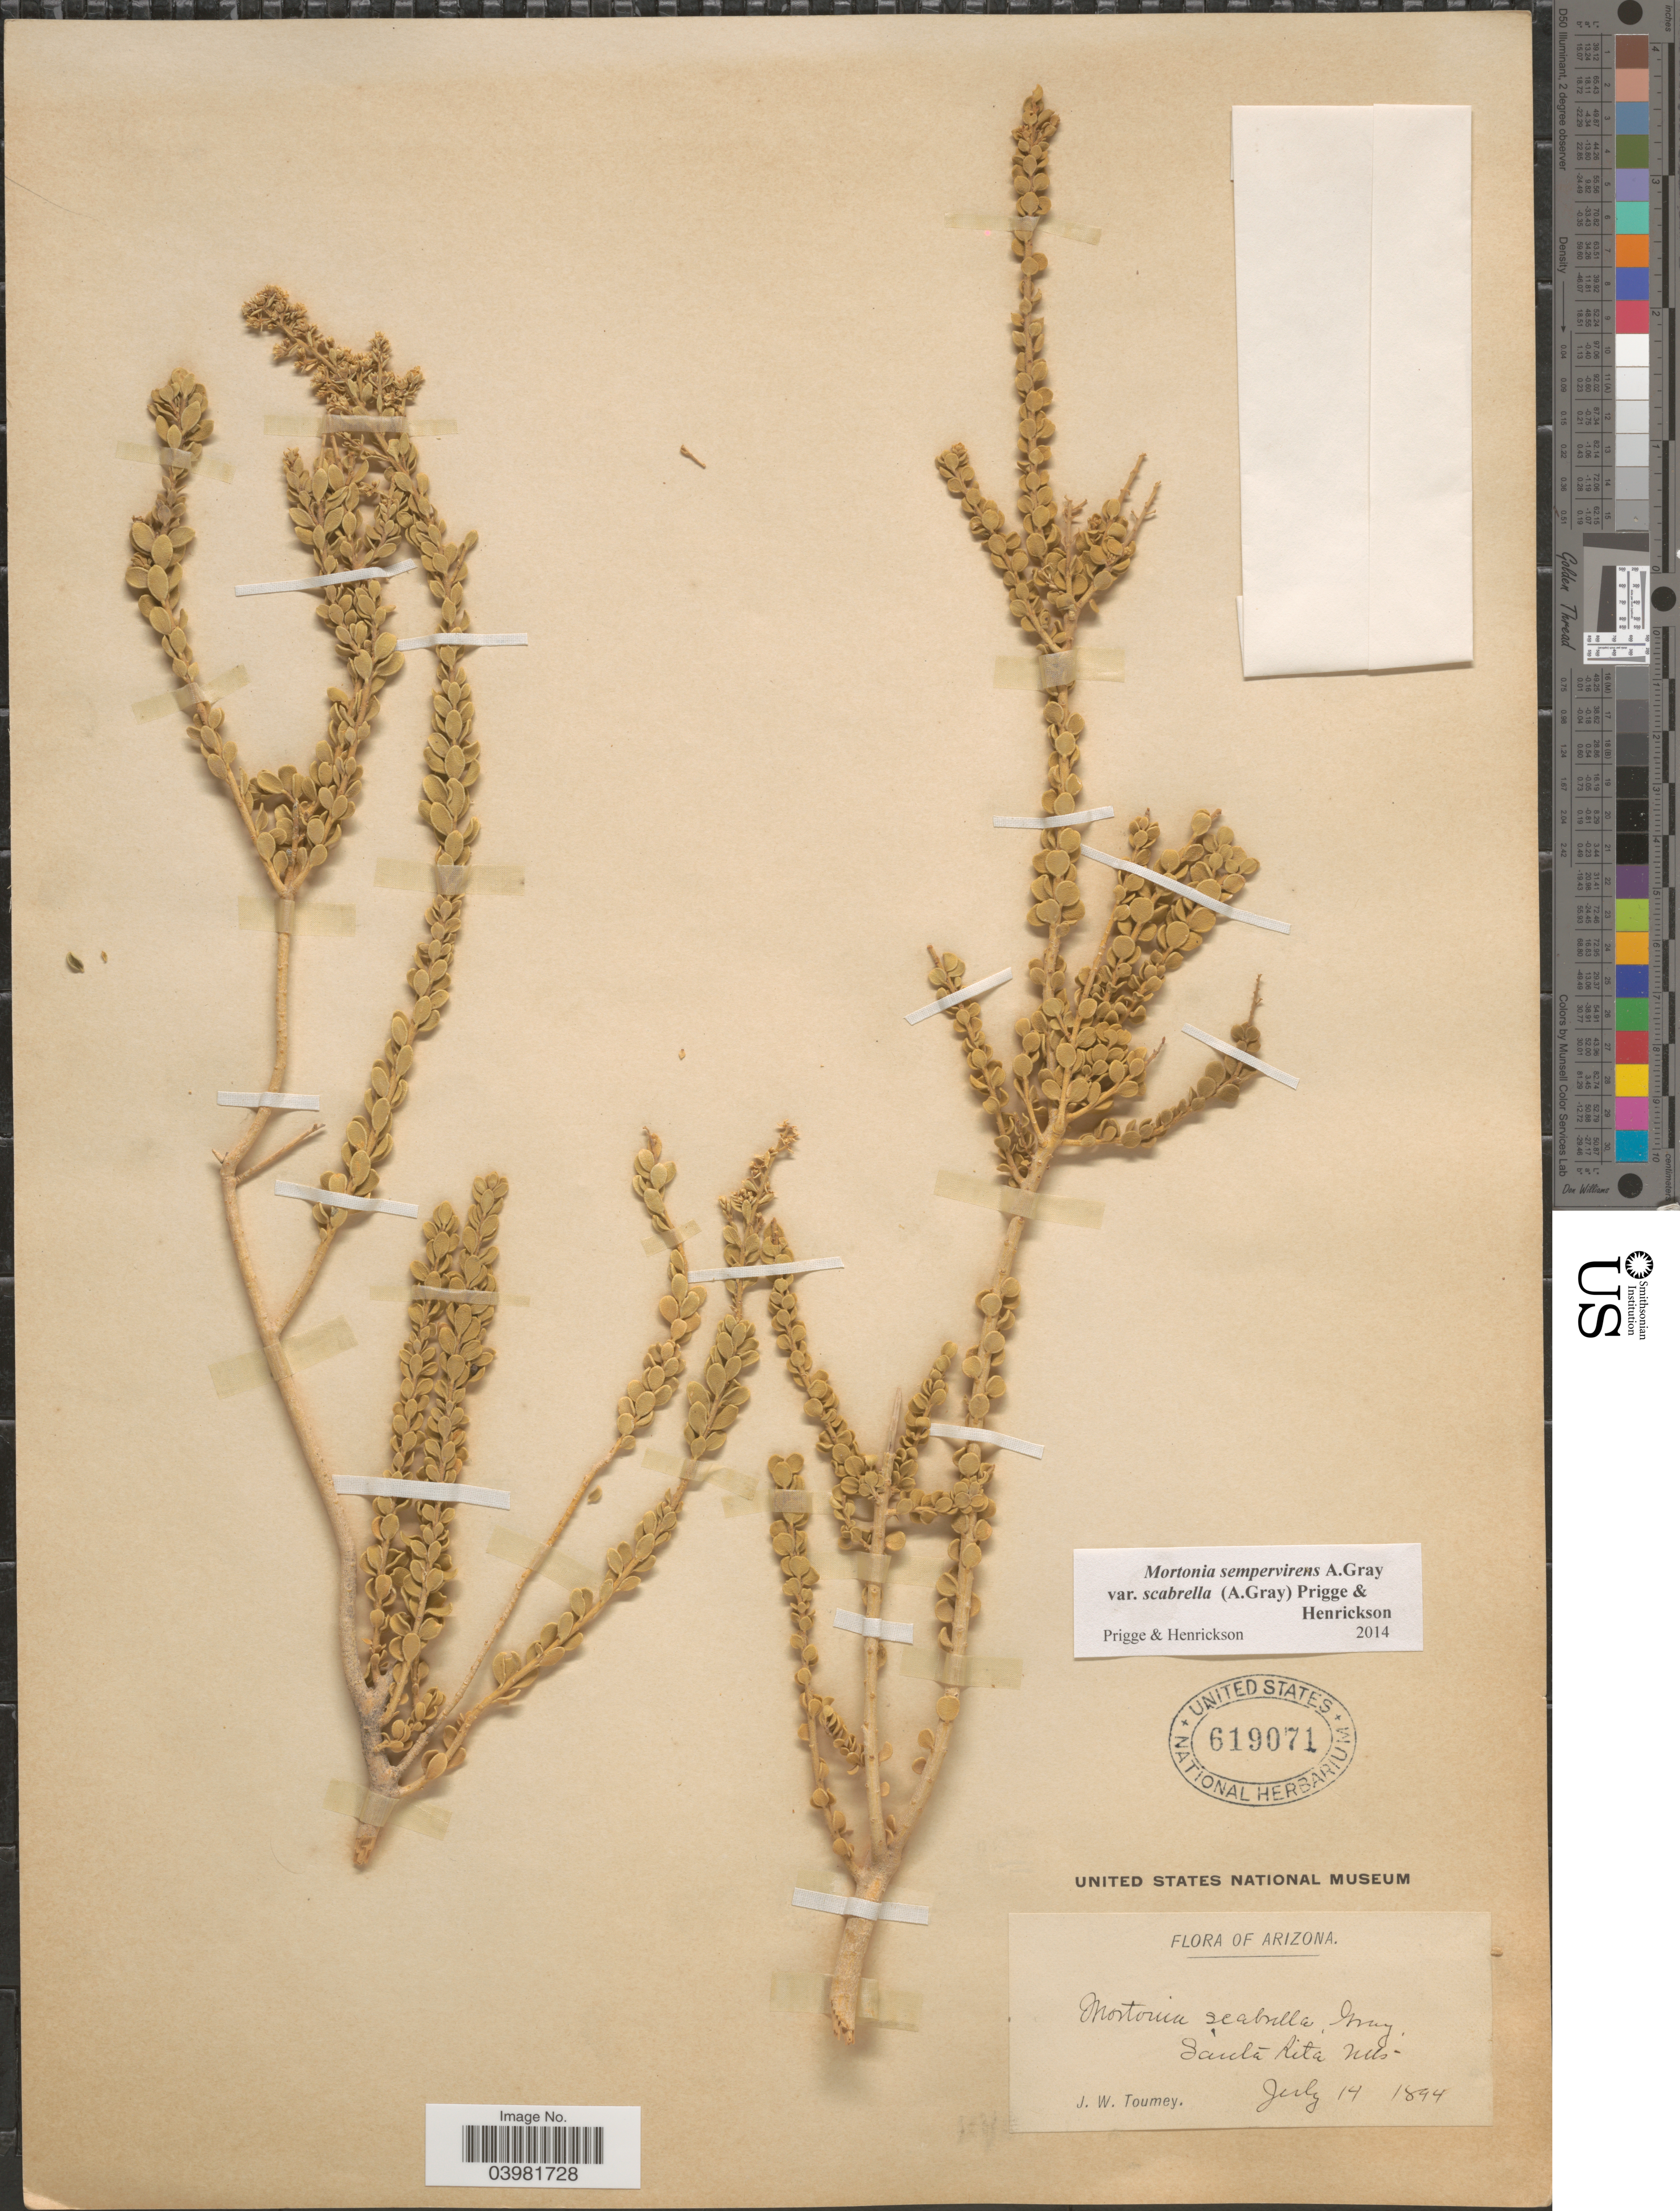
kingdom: Plantae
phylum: Tracheophyta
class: Magnoliopsida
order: Celastrales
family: Celastraceae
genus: Mortonia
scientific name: Mortonia scabrella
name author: A. Gray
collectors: J. W. Toumey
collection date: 1894-07-14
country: United States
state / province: Arizona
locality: Santa Rita Mts.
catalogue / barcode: US 619071